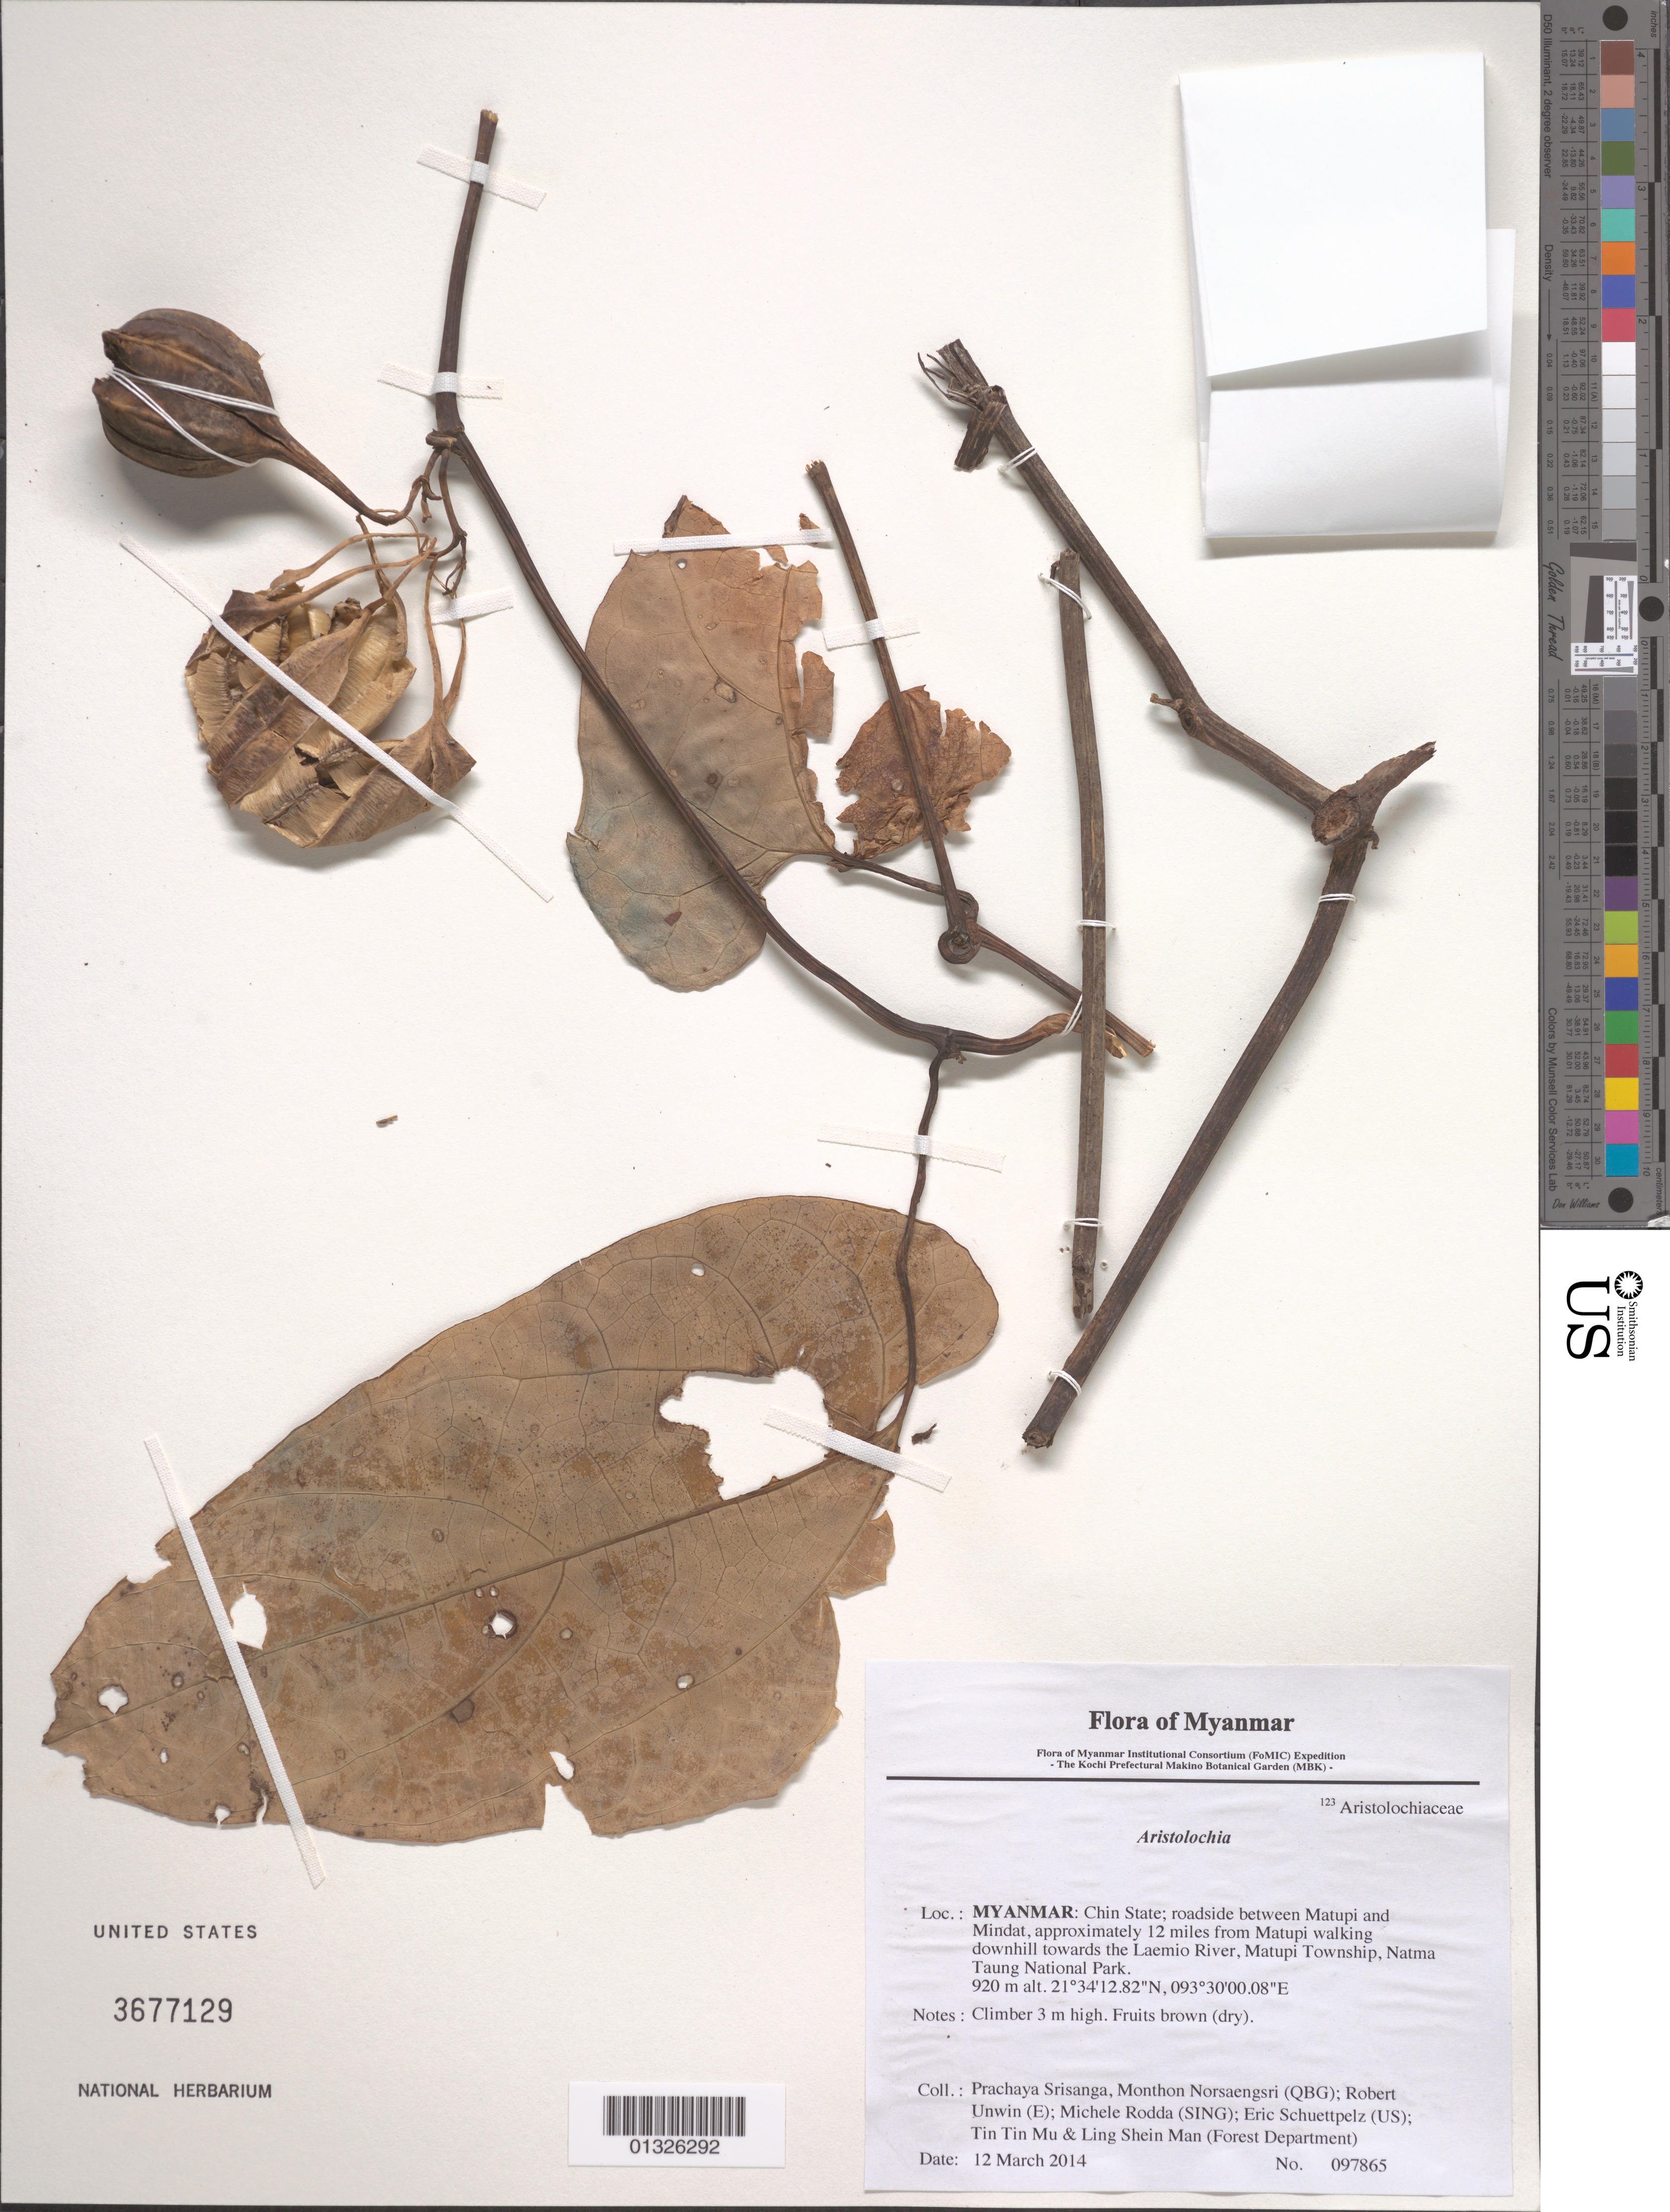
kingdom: Plantae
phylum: Tracheophyta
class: Magnoliopsida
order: Piperales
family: Aristolochiaceae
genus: Aristolochia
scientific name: Aristolochia sp.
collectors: P. Srisanga, M. Norsaengsri, R. Unwin, M. Rodda, E. Schuettpelz, Tin Tin Mu & Ling Shein Man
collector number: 97865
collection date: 2014-03-12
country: Myanmar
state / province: Chin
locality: Roadside between Matupi and Mindat, approximately 12 miles from Matupi walking downhill towards the Laemio River, Matupi Township, Natma Taung National Park.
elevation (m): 920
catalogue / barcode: US 3677129